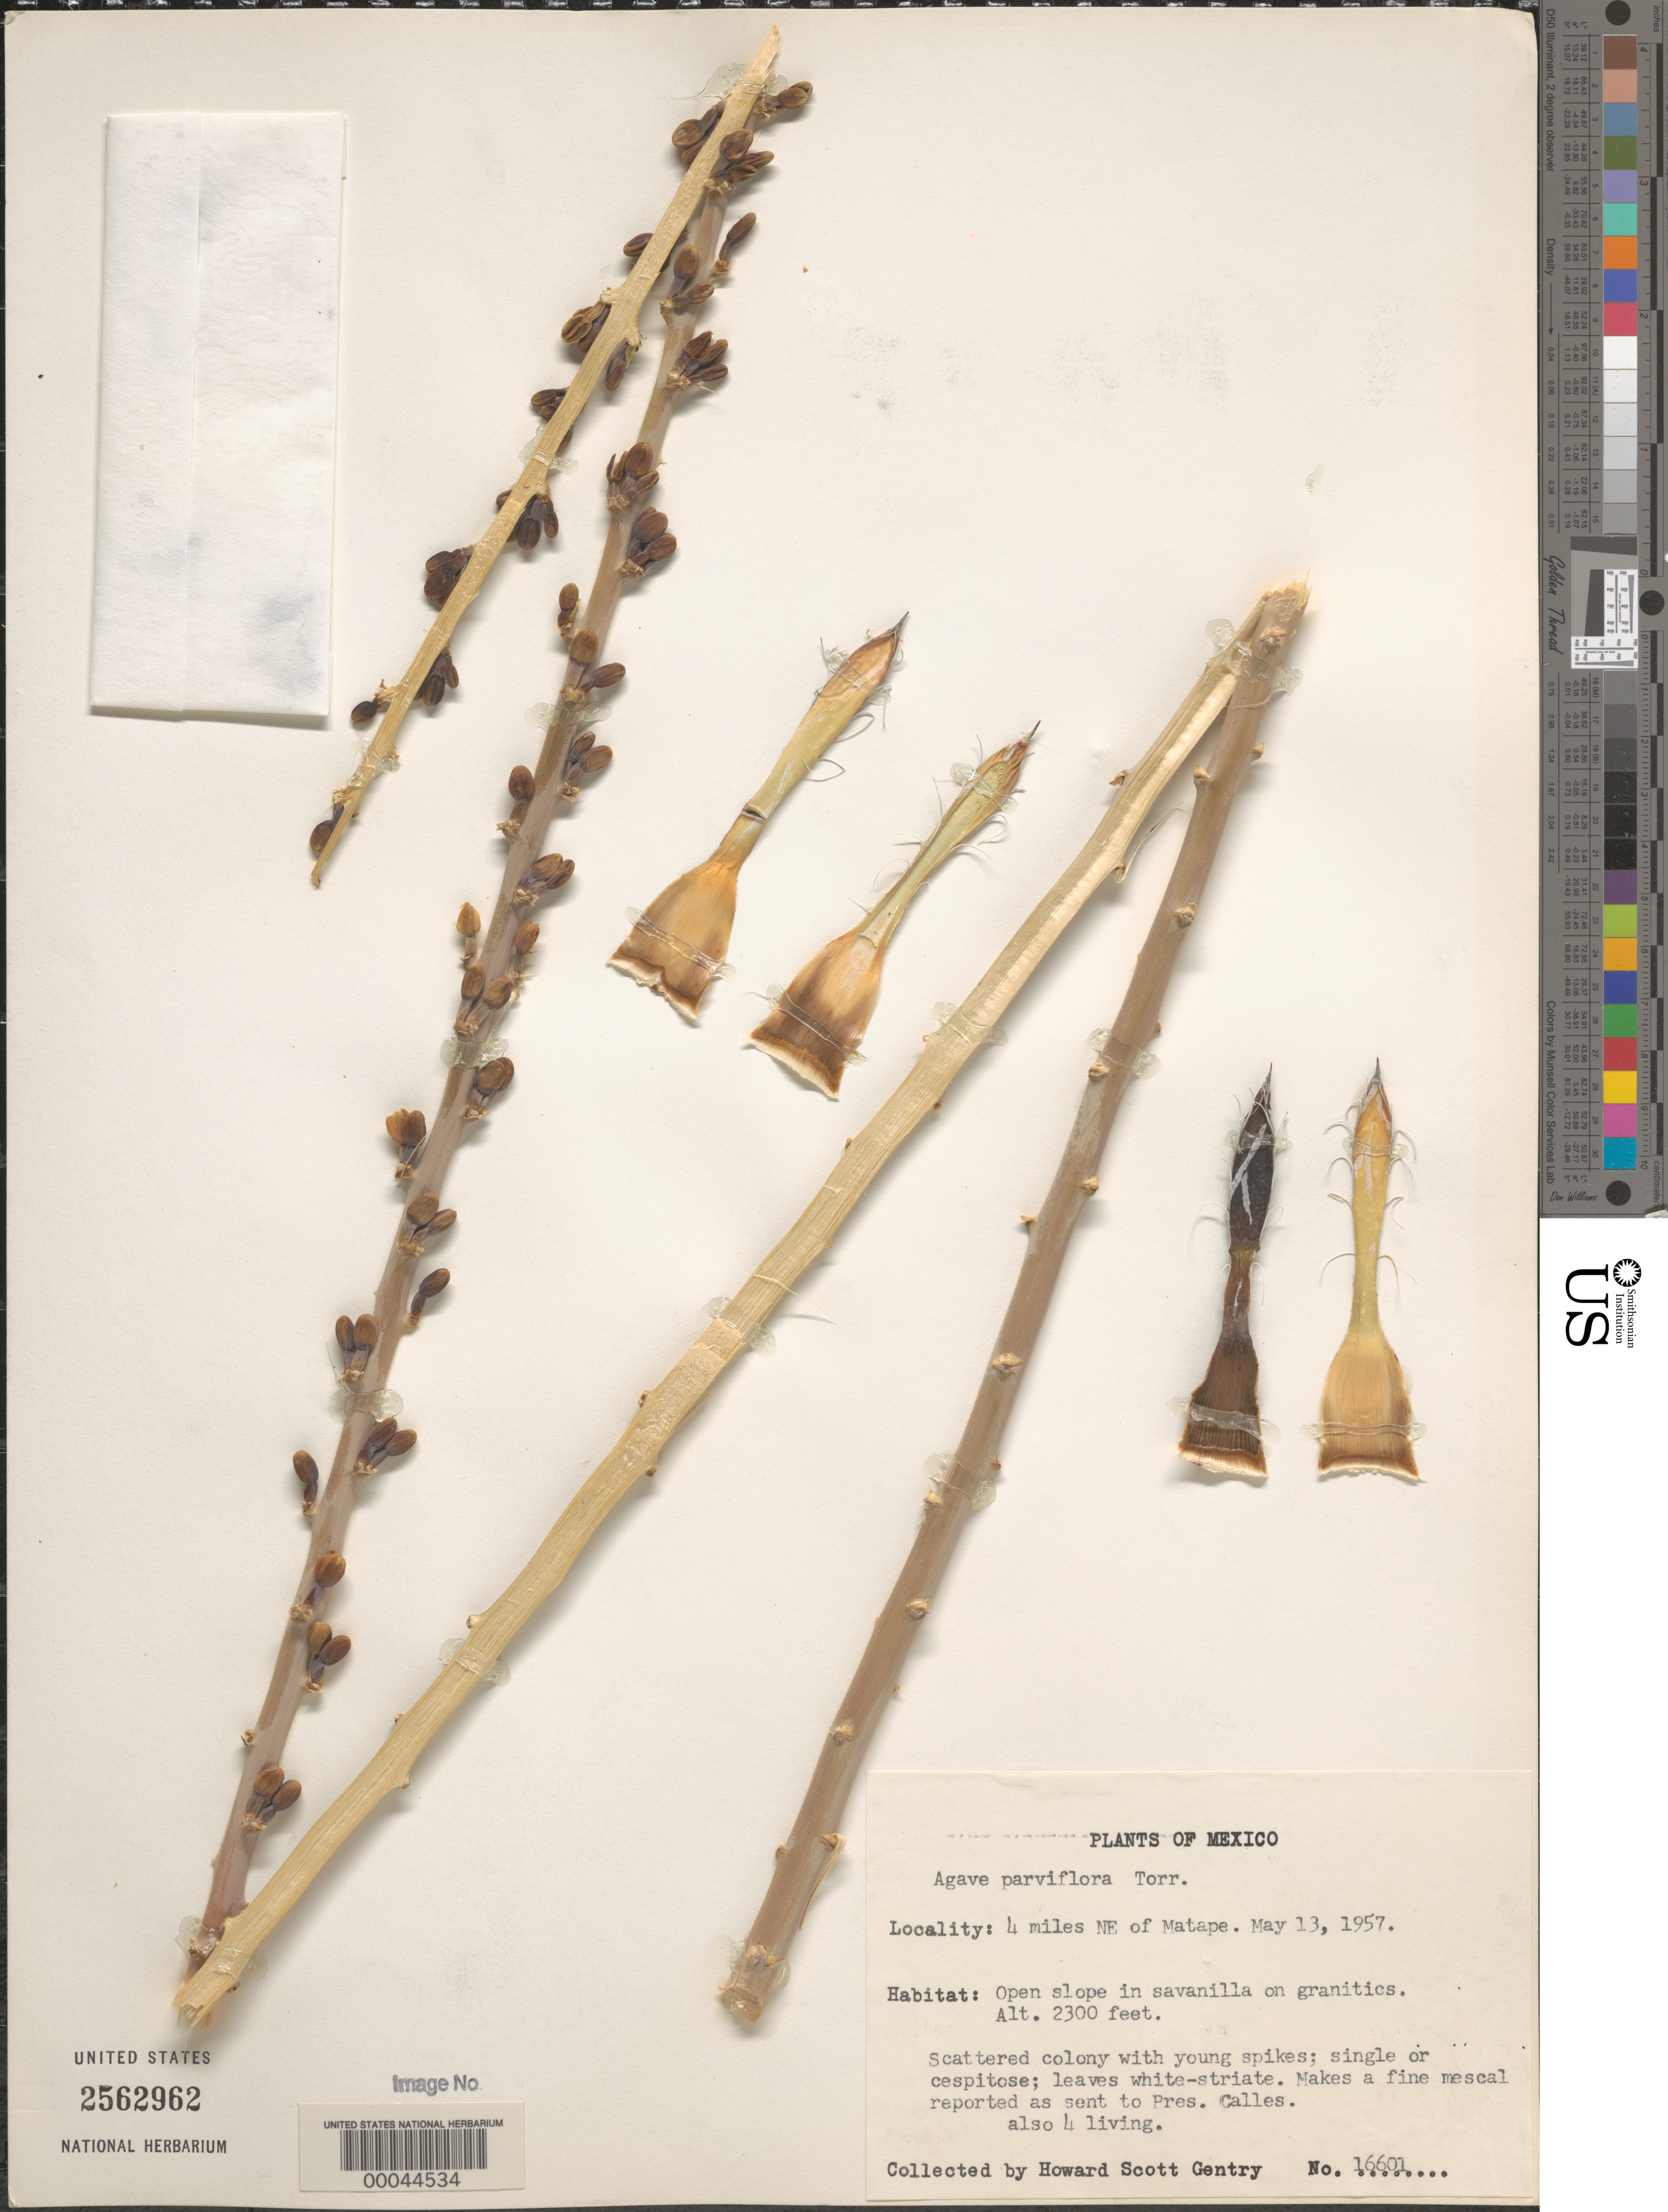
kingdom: Plantae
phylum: Tracheophyta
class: Liliopsida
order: Asparagales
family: Asparagaceae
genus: Agave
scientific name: Agave parviflora subsp. flexiflora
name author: Gentry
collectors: H. S. Gentry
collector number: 16601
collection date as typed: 13 May 1957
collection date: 1957-05-13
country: Mexico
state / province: Sonora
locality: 4 mi NE of Matape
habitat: Open slope in savanilla on granitics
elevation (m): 701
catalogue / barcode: US 2562962